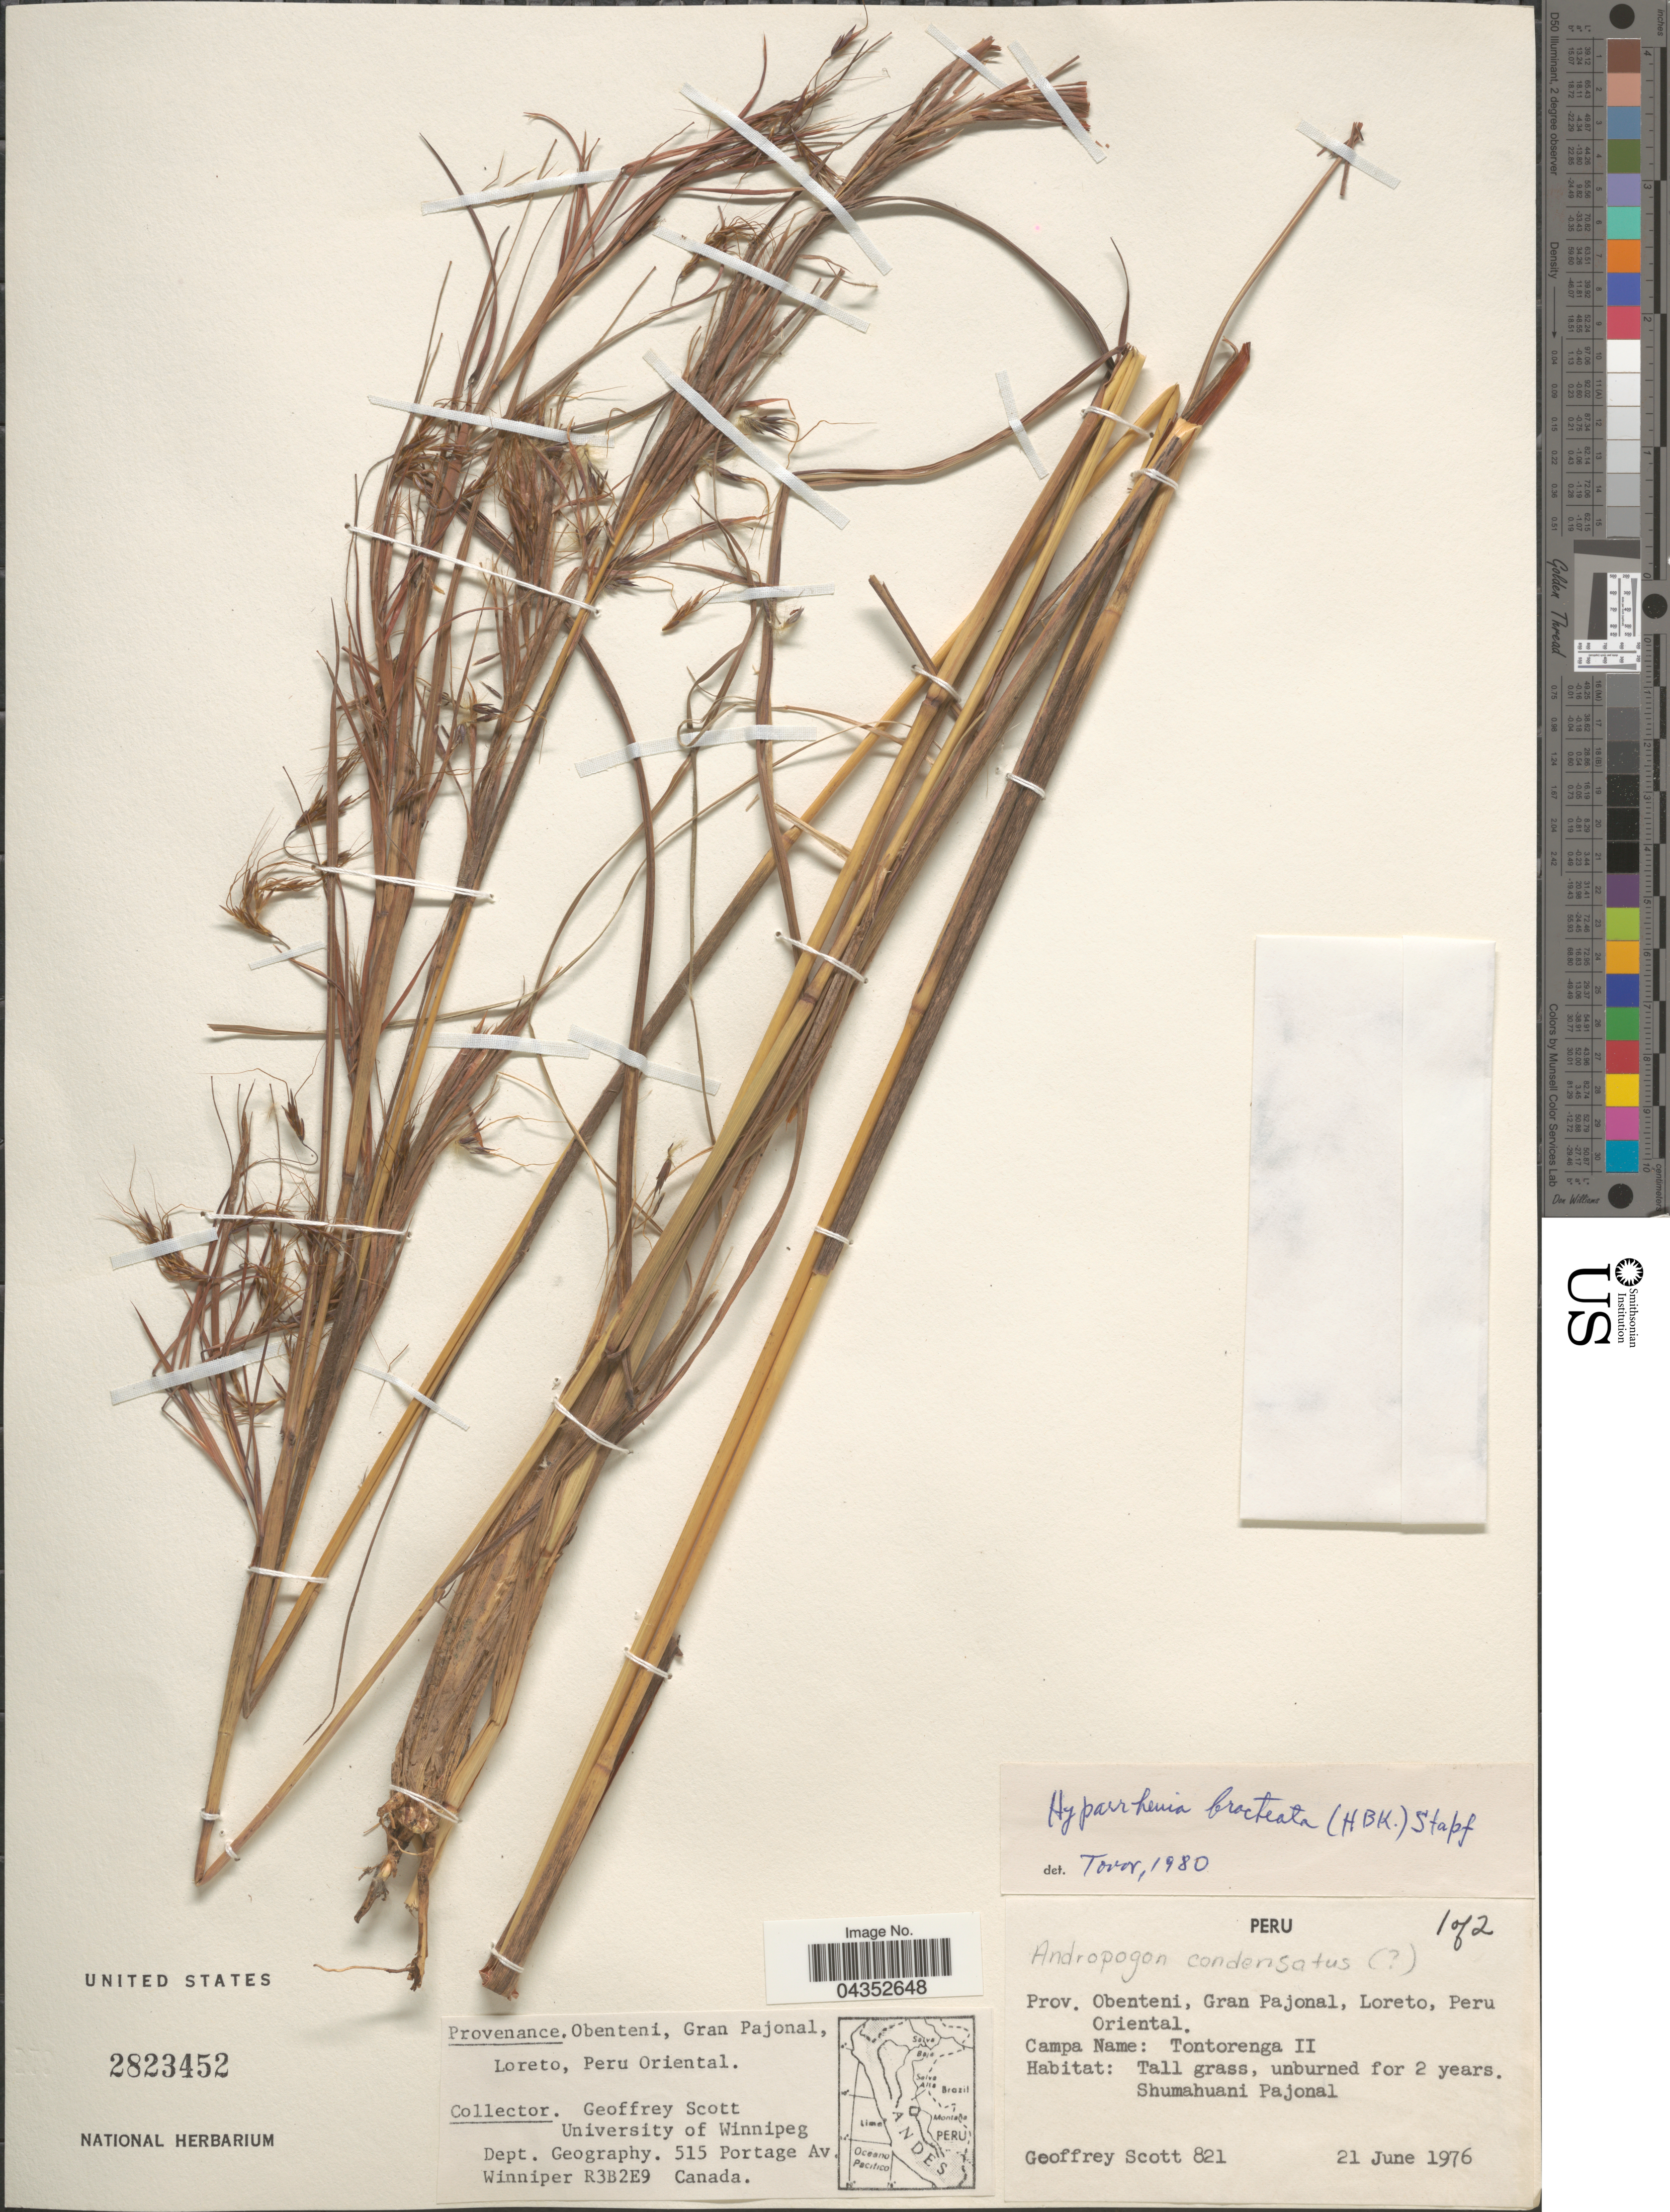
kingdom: Plantae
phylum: Tracheophyta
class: Liliopsida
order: Poales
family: Poaceae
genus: Hyparrhenia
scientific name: Hyparrhenia bracteata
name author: (Humb. & Bonpl.) Stapf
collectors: G. Scott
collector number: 821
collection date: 1976-06-21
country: Peru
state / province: Loreto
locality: Prov. Obenteni, Gran Pajonal, Peru Oriental.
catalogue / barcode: US 2823452